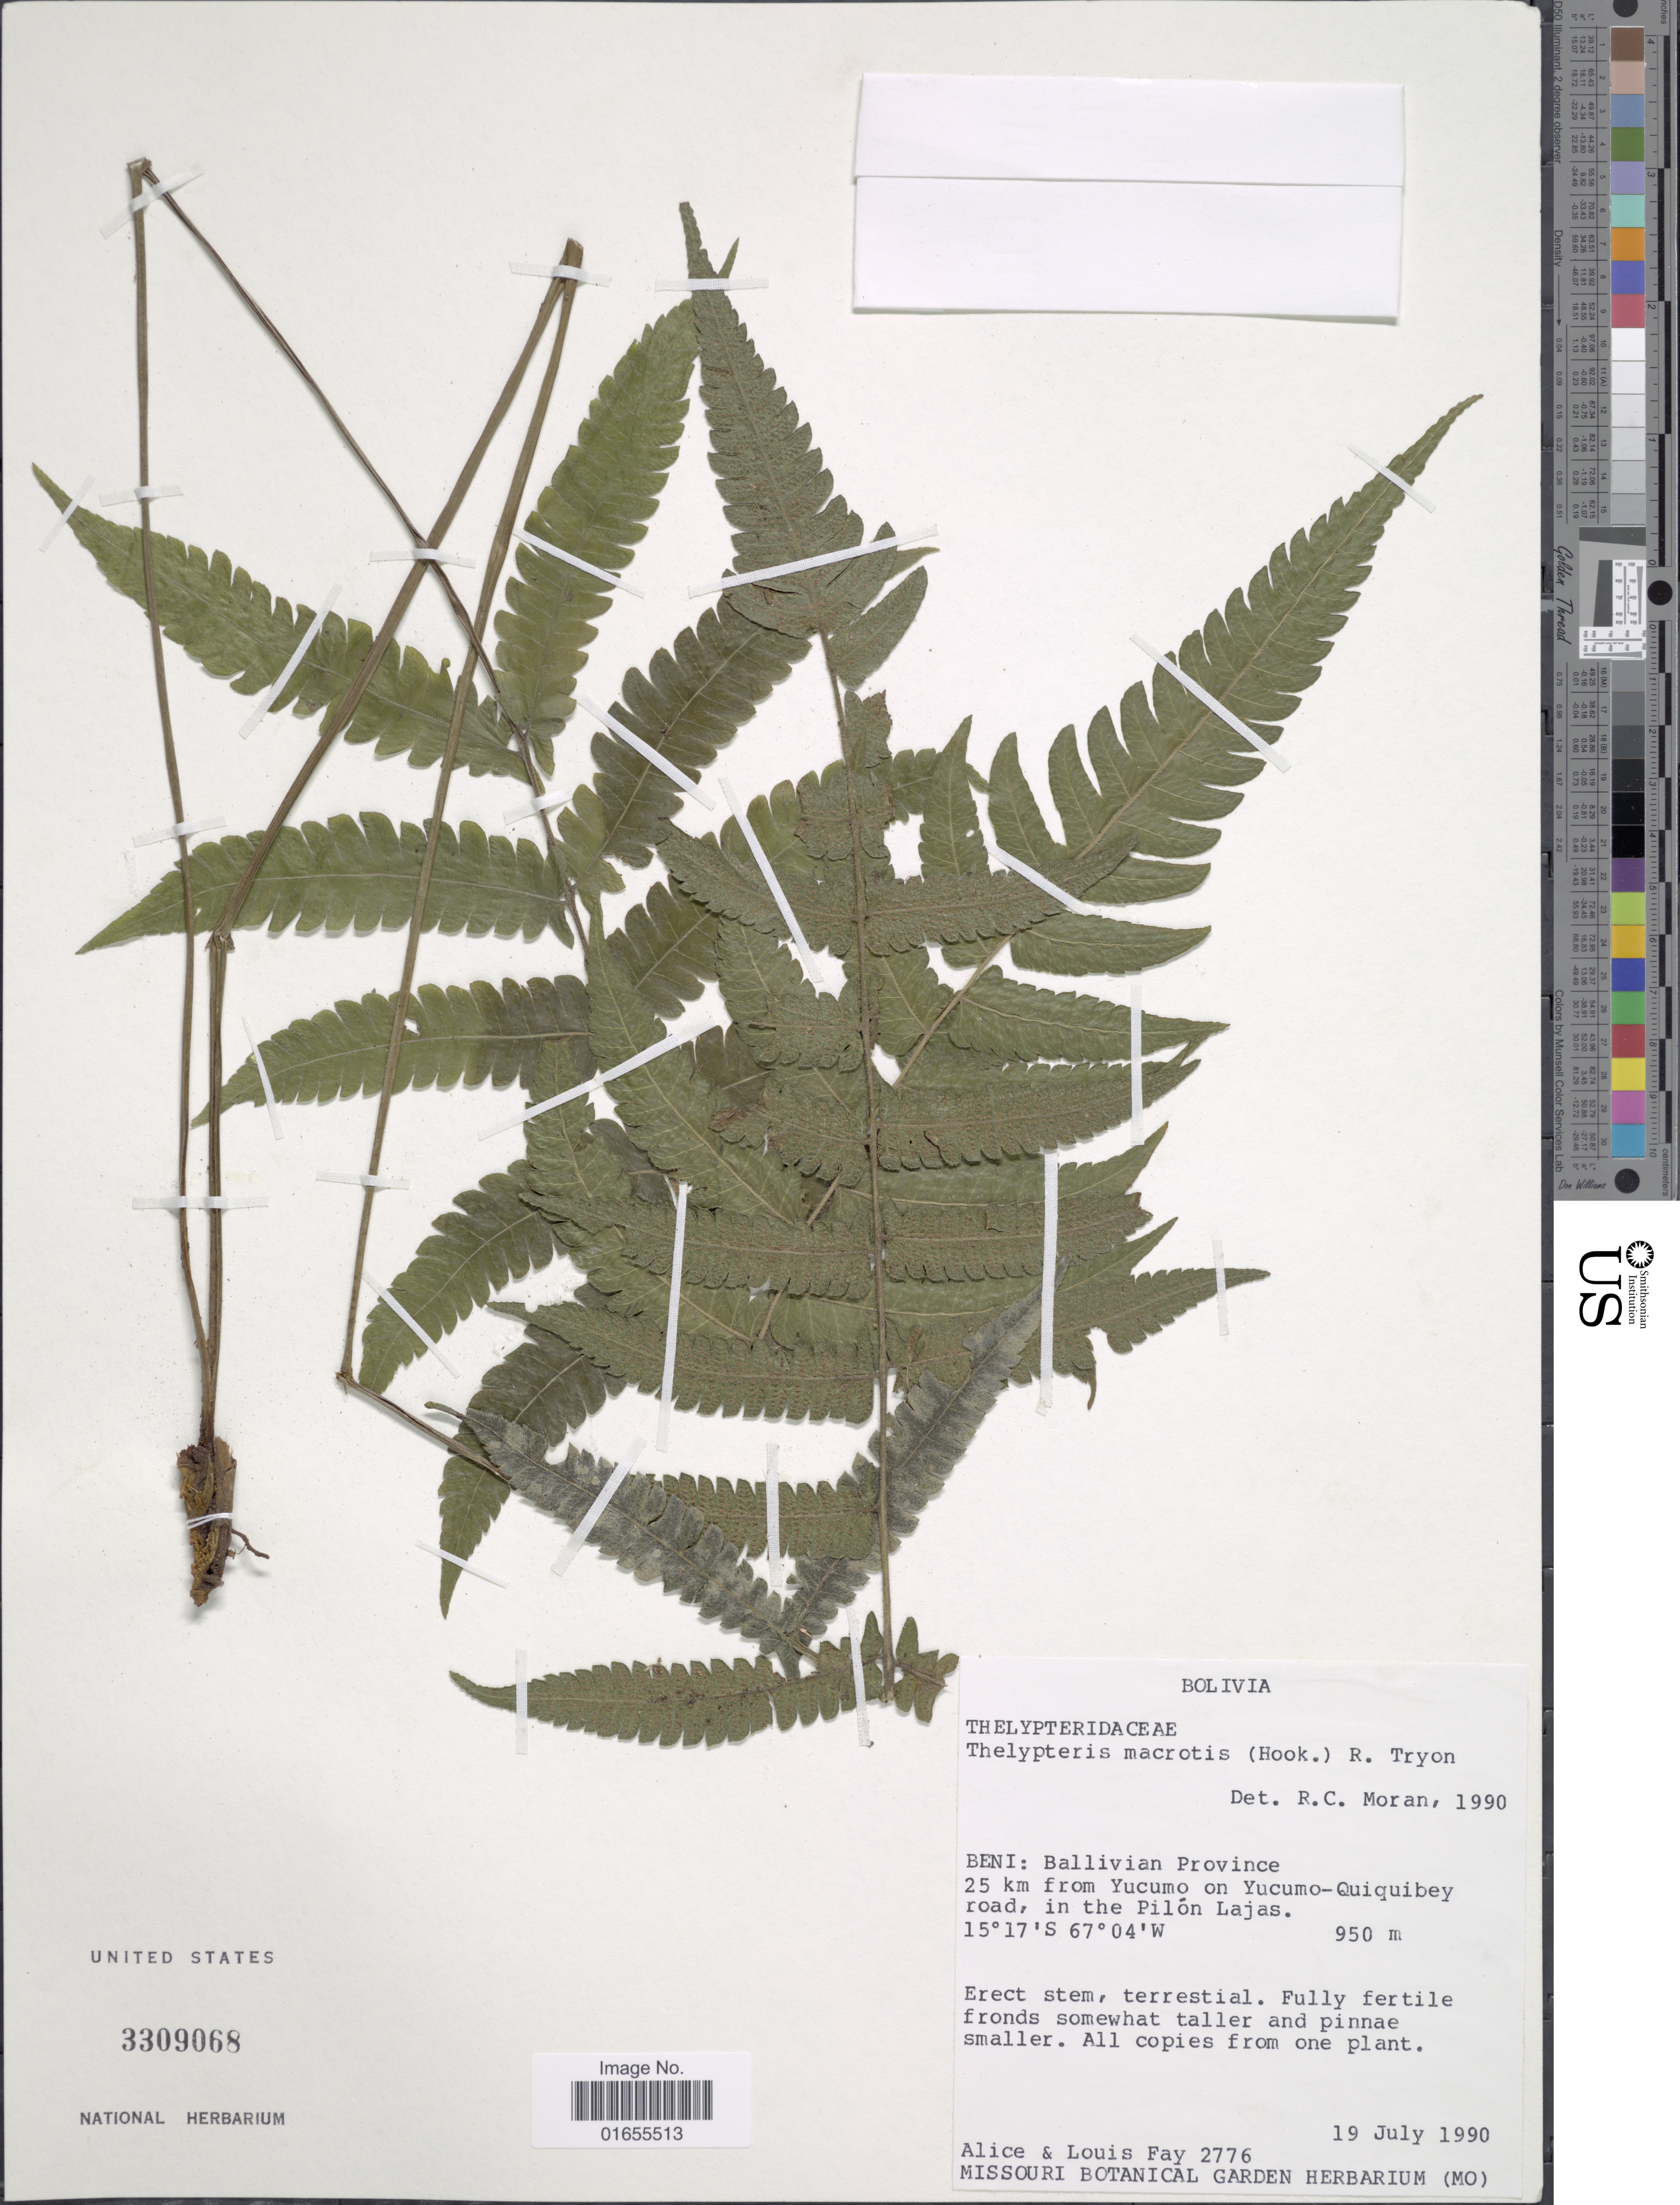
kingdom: Plantae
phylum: Tracheophyta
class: Polypodiopsida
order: Polypodiales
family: Thelypteridaceae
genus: Goniopteris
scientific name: Goniopteris macrotis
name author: (Hook. f.) Pic. Serm.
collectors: A. Fay & L. Fay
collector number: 2776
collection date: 1990-07-19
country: Bolivia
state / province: Beni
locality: Ballivian Province, 25 km from Yucumo on Yucumo - Quiquibey road, in the Pilon Lajas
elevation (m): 950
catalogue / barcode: US 3309068